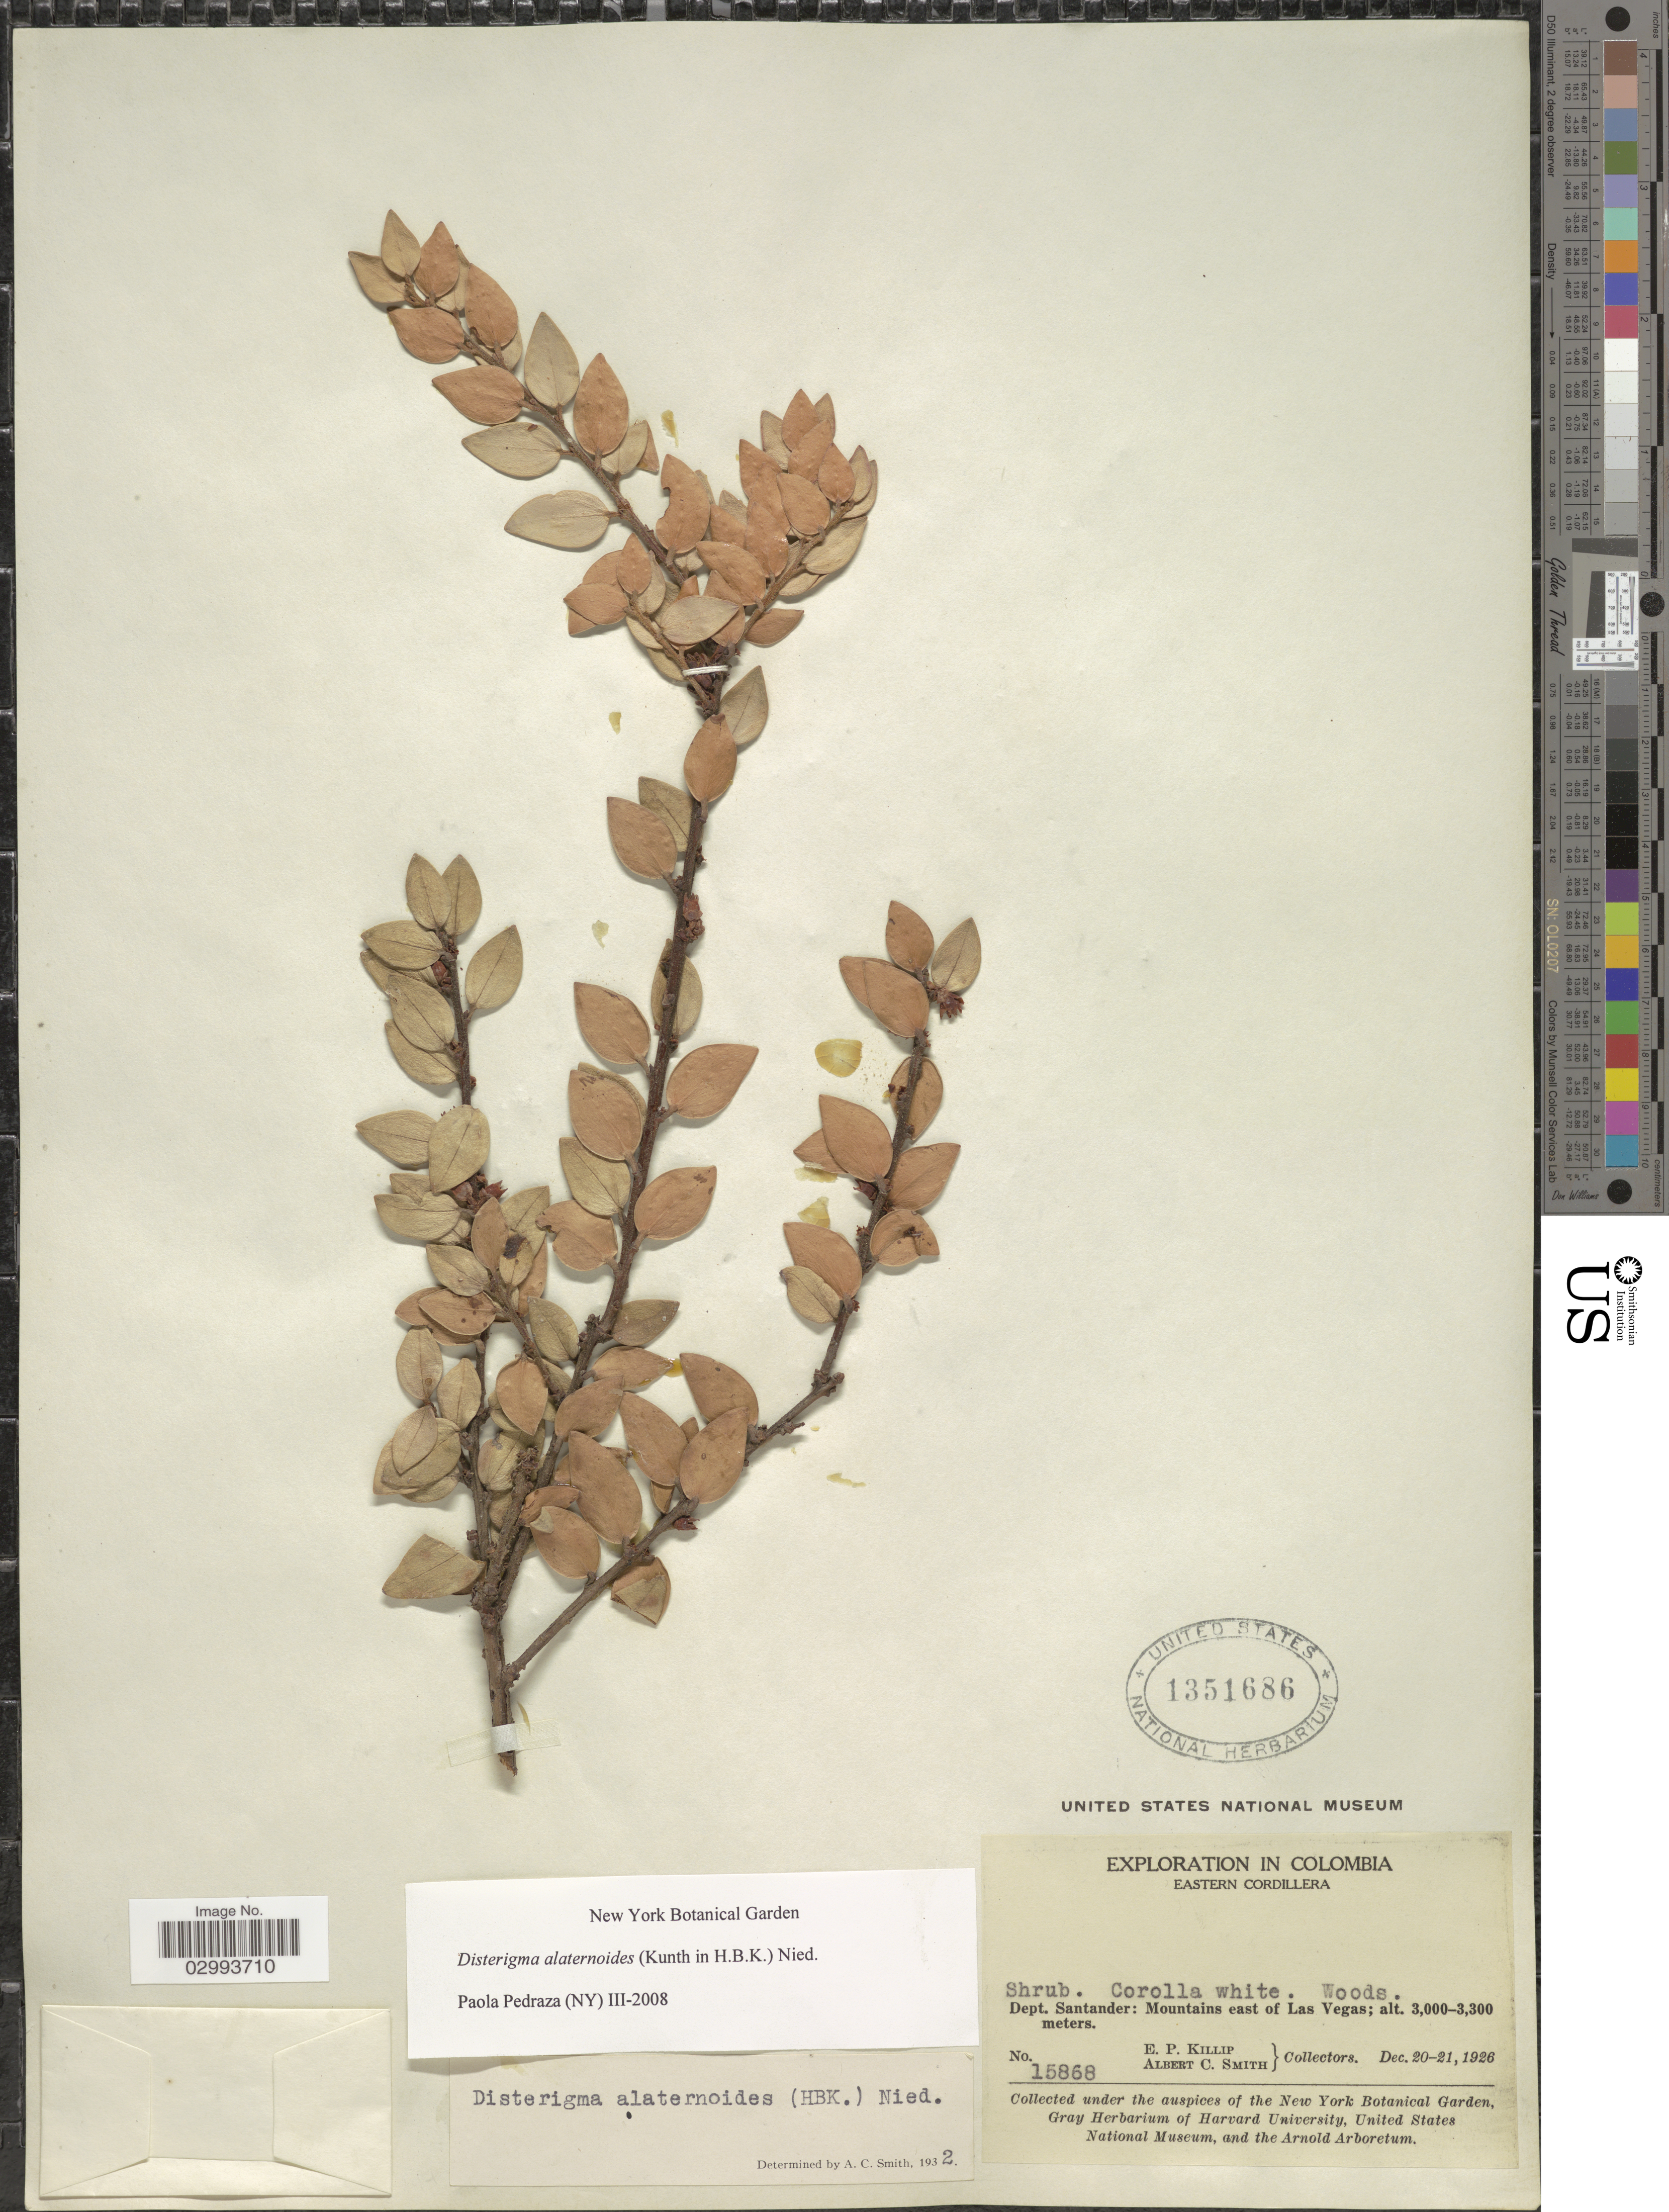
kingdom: Plantae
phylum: Tracheophyta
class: Magnoliopsida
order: Ericales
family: Ericaceae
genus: Disterigma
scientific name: Disterigma alaternoides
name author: (Kunth) Nied.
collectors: E. P. Killip & A. C. Smith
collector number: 15868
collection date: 1926-12-20/1926-12-21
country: Colombia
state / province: Santander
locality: Eastern Cordillera, Dept. Santander: Mountains east of Las Vegas.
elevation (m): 3000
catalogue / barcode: US 1351686